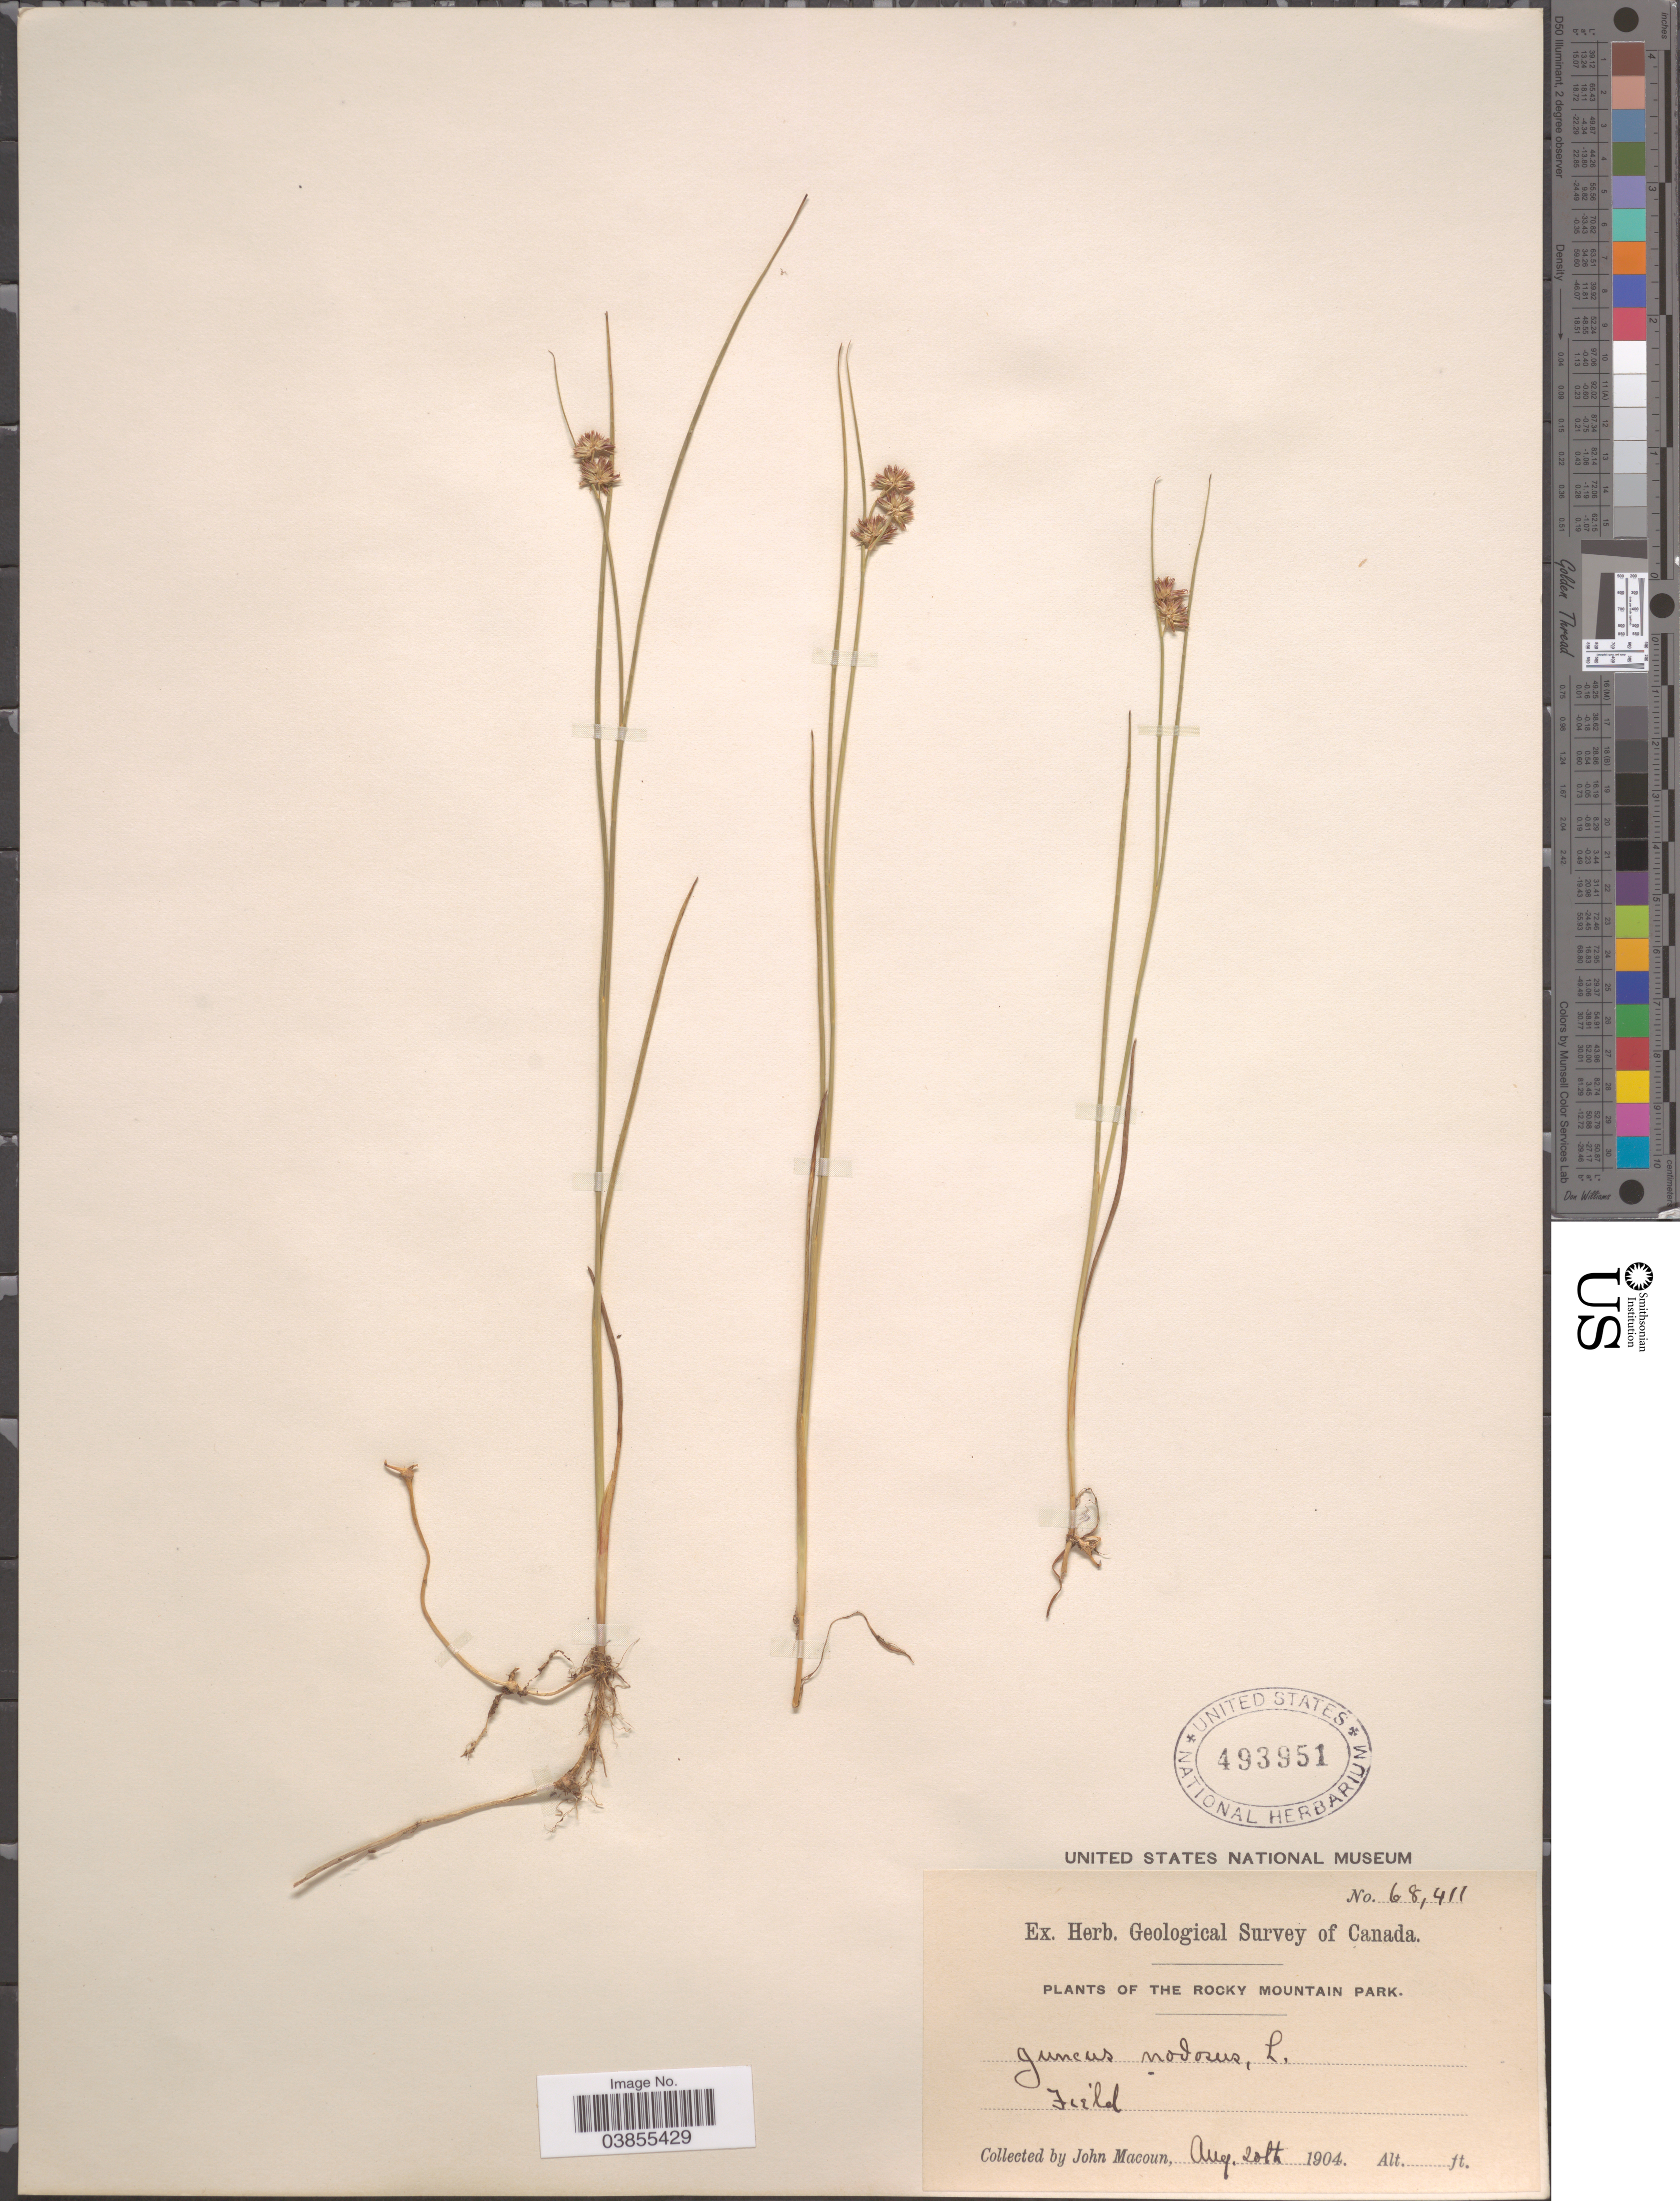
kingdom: Plantae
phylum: Tracheophyta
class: Liliopsida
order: Poales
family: Juncaceae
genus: Juncus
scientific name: Juncus nodosus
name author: L.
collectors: J. Macoun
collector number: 68411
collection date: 1904-08-20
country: Canada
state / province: British Columbia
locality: Rocky Mountain Park.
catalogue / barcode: US 493951